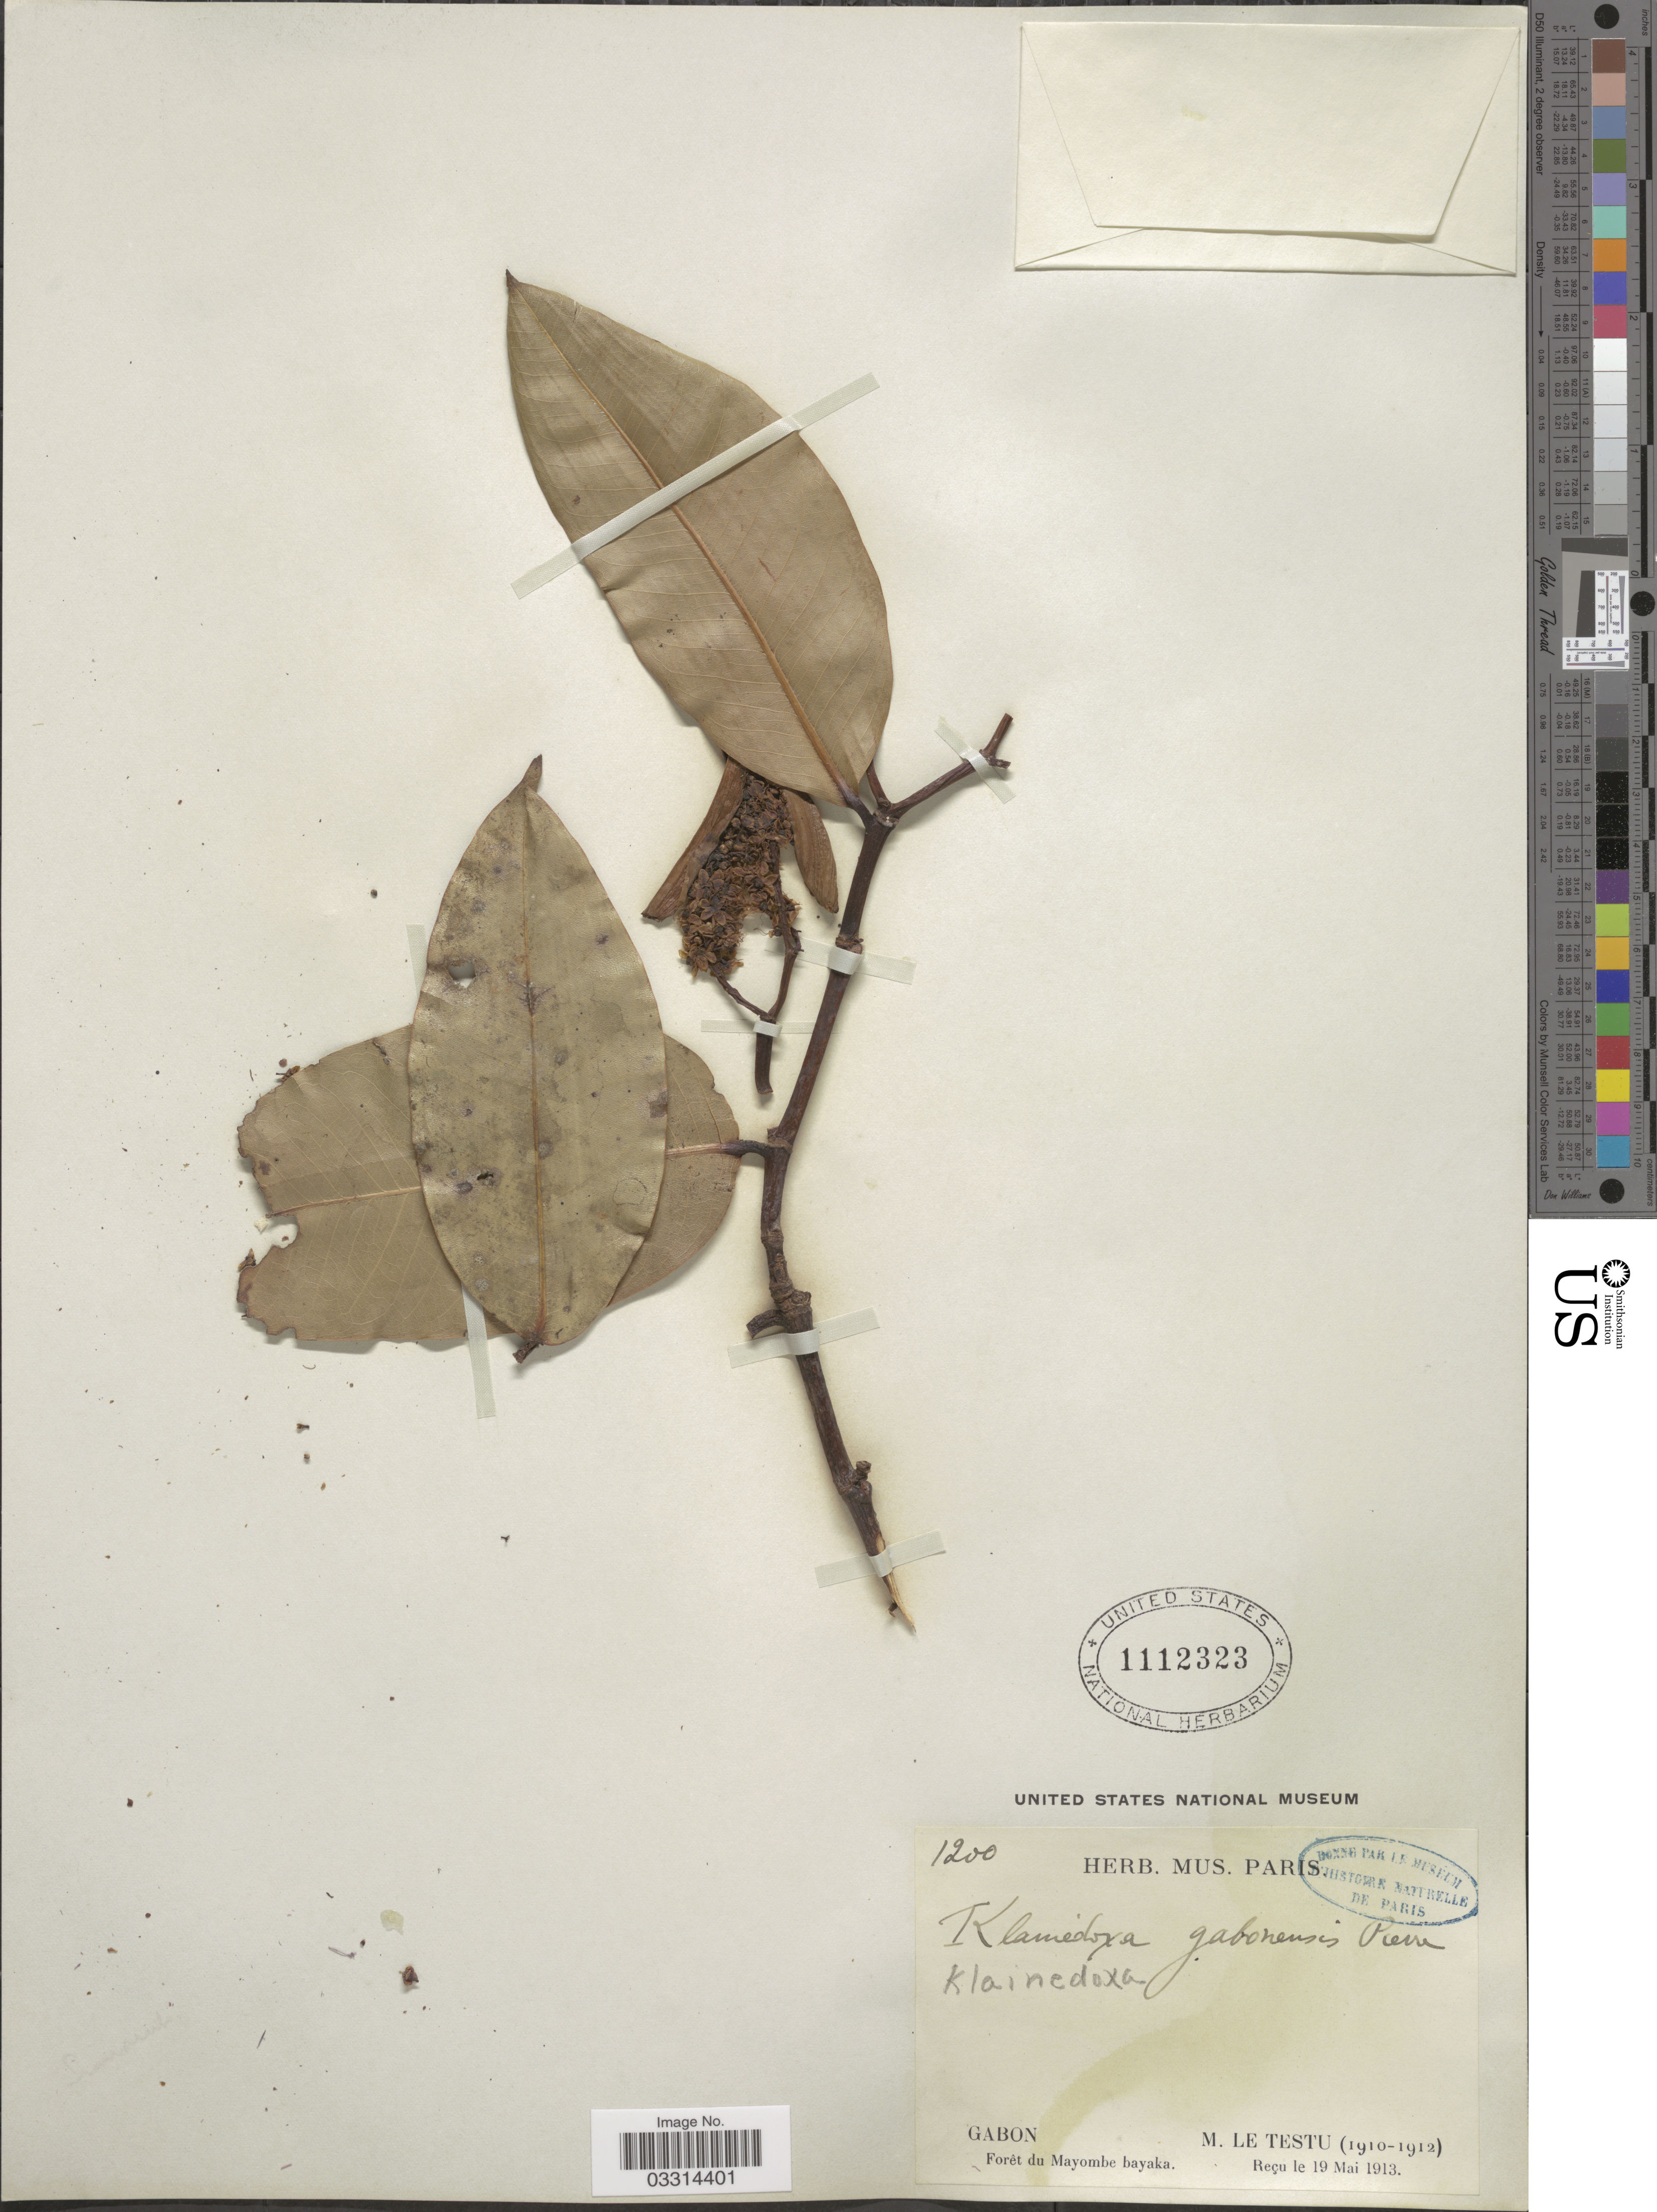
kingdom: Plantae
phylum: Tracheophyta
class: Magnoliopsida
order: Malpighiales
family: Irvingiaceae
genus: Klainedoxa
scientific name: Klainedoxa gabonensis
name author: Pierre ex Engl.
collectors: M. Le Testu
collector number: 1200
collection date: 1910/1912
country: Gabon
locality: Forêt du Mayombe bayaka.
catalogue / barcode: US 1112323